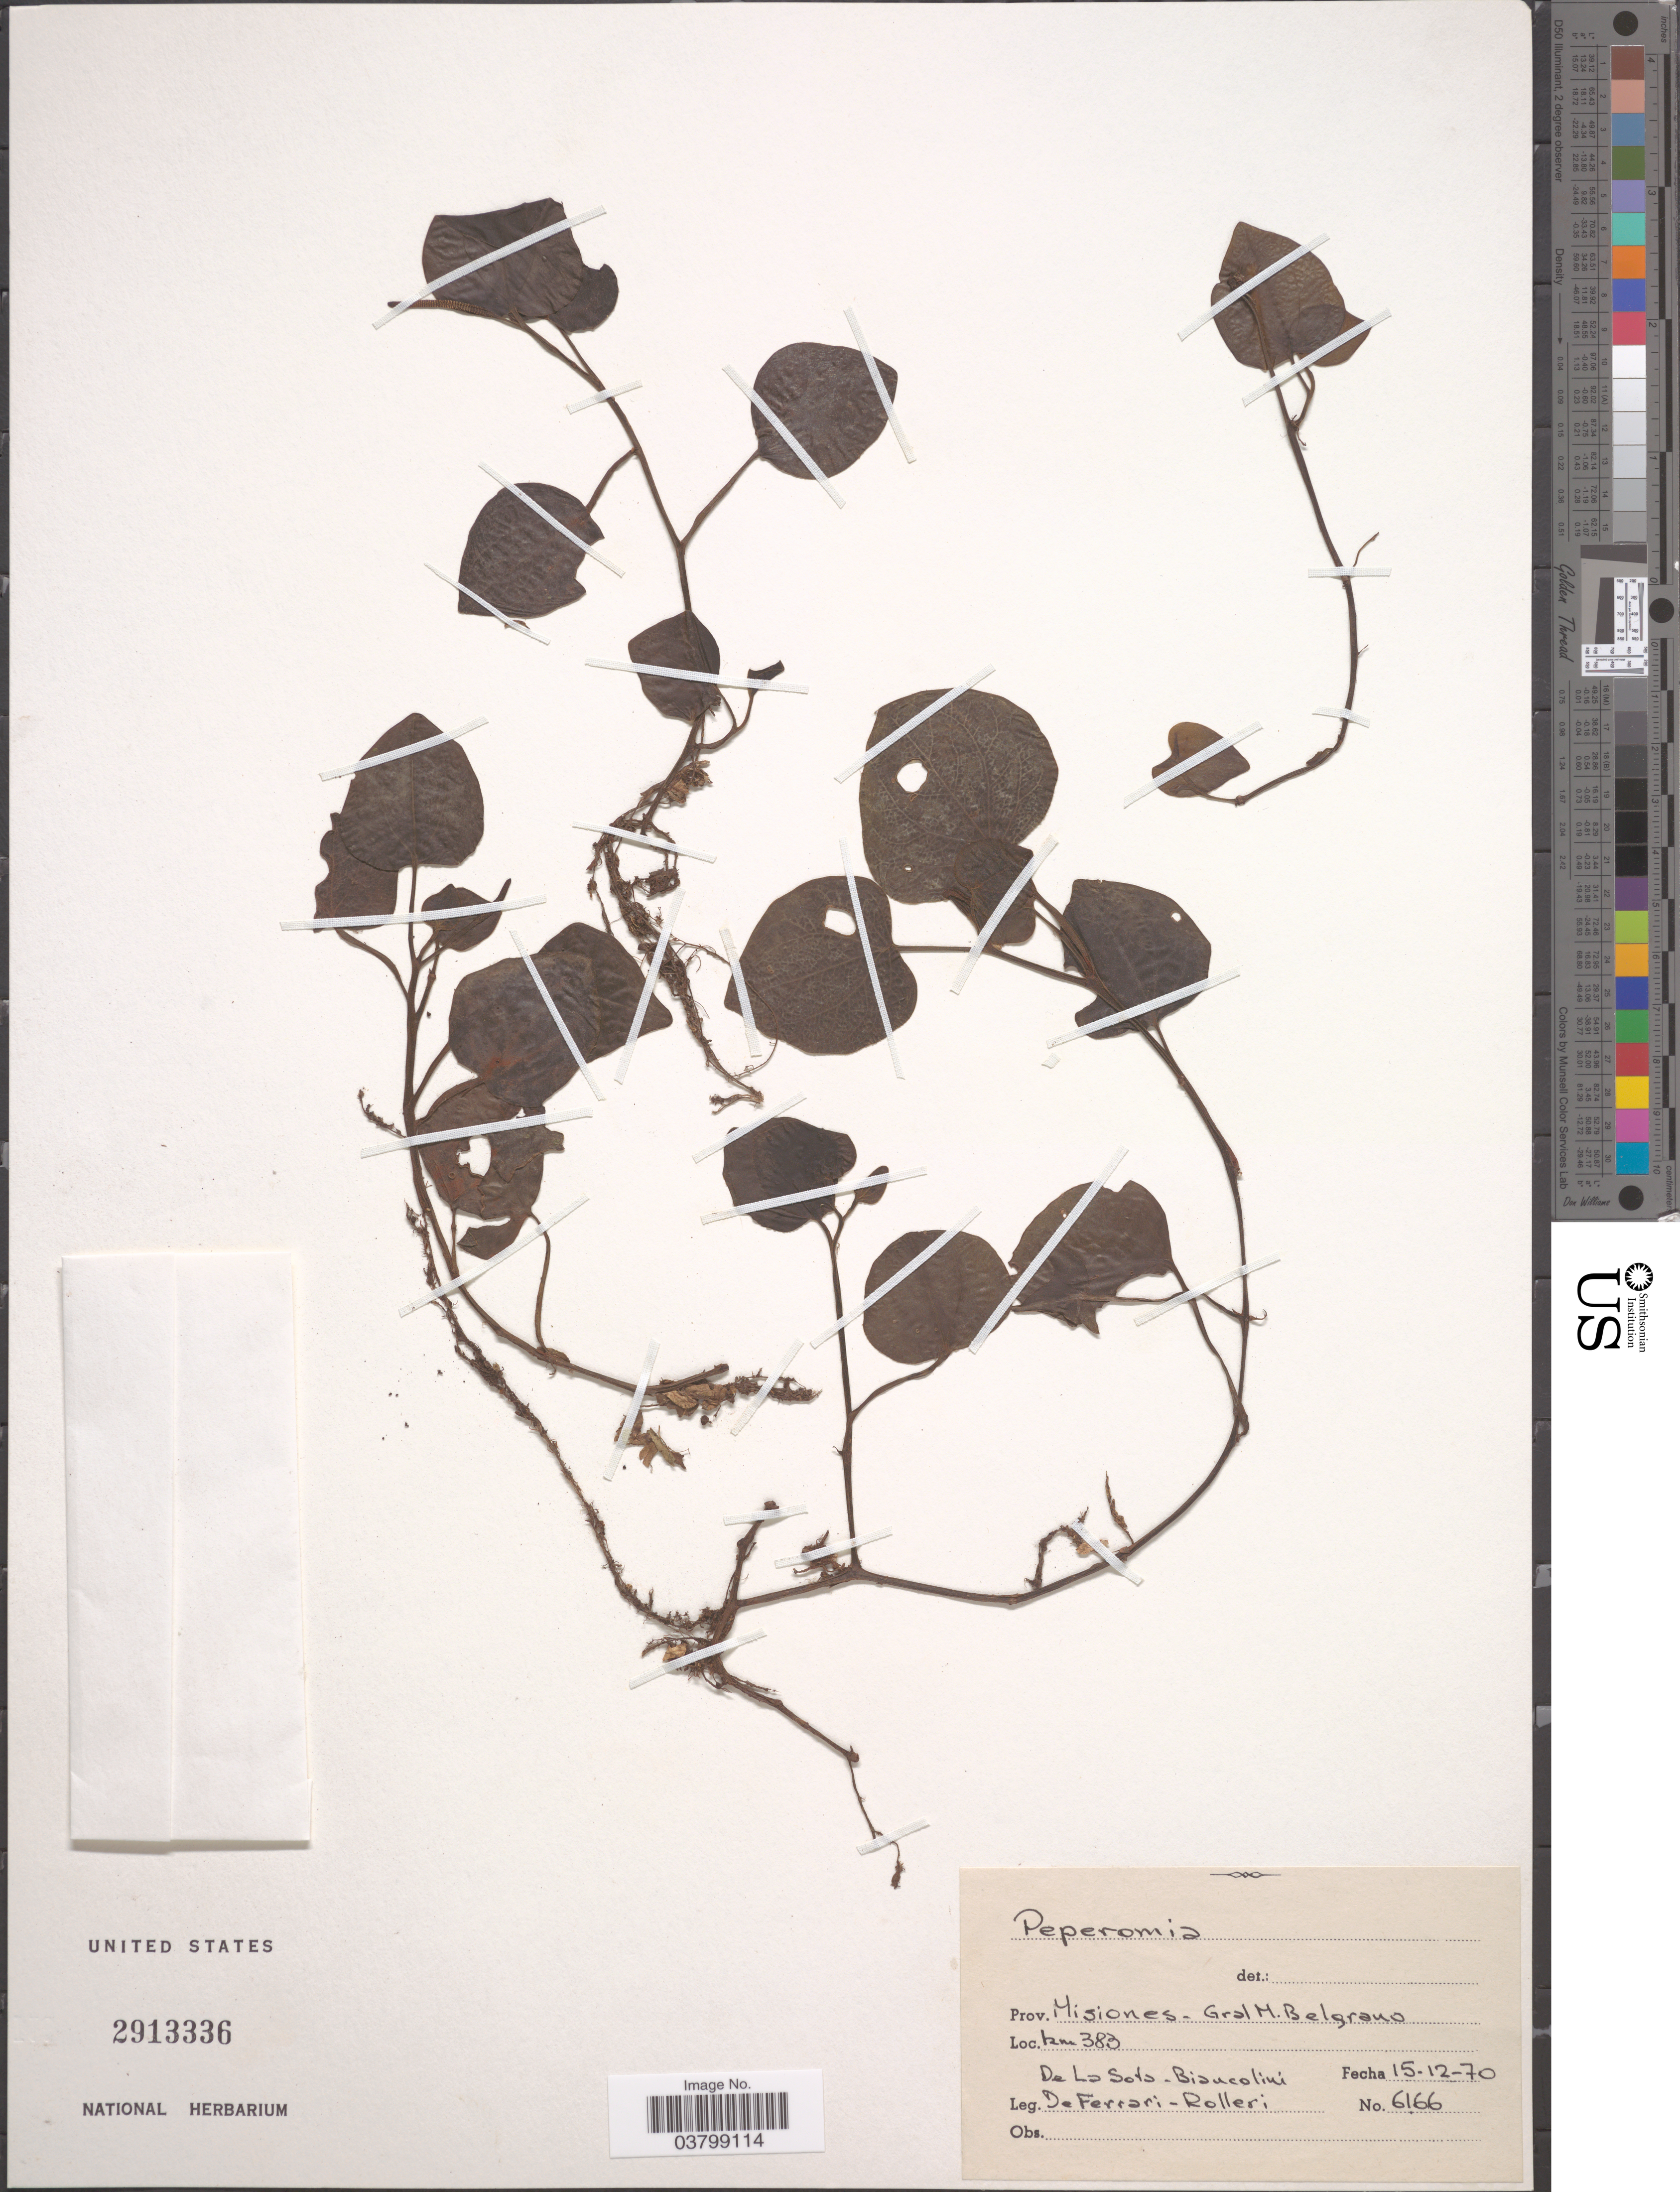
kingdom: Plantae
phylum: Tracheophyta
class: Magnoliopsida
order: Piperales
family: Piperaceae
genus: Peperomia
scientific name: Peperomia urocarpa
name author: Fisch. & C.A. Mey.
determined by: Jiménez, José Estaban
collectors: de la Sota, Biancolini, De Ferrari & Rolleri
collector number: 6166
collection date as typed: Transcribed d/m/y: 15/12/70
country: Argentina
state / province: Misiones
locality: Prov. Misiones - Gral M. Belgrano. Km 383.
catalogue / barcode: US 2913336